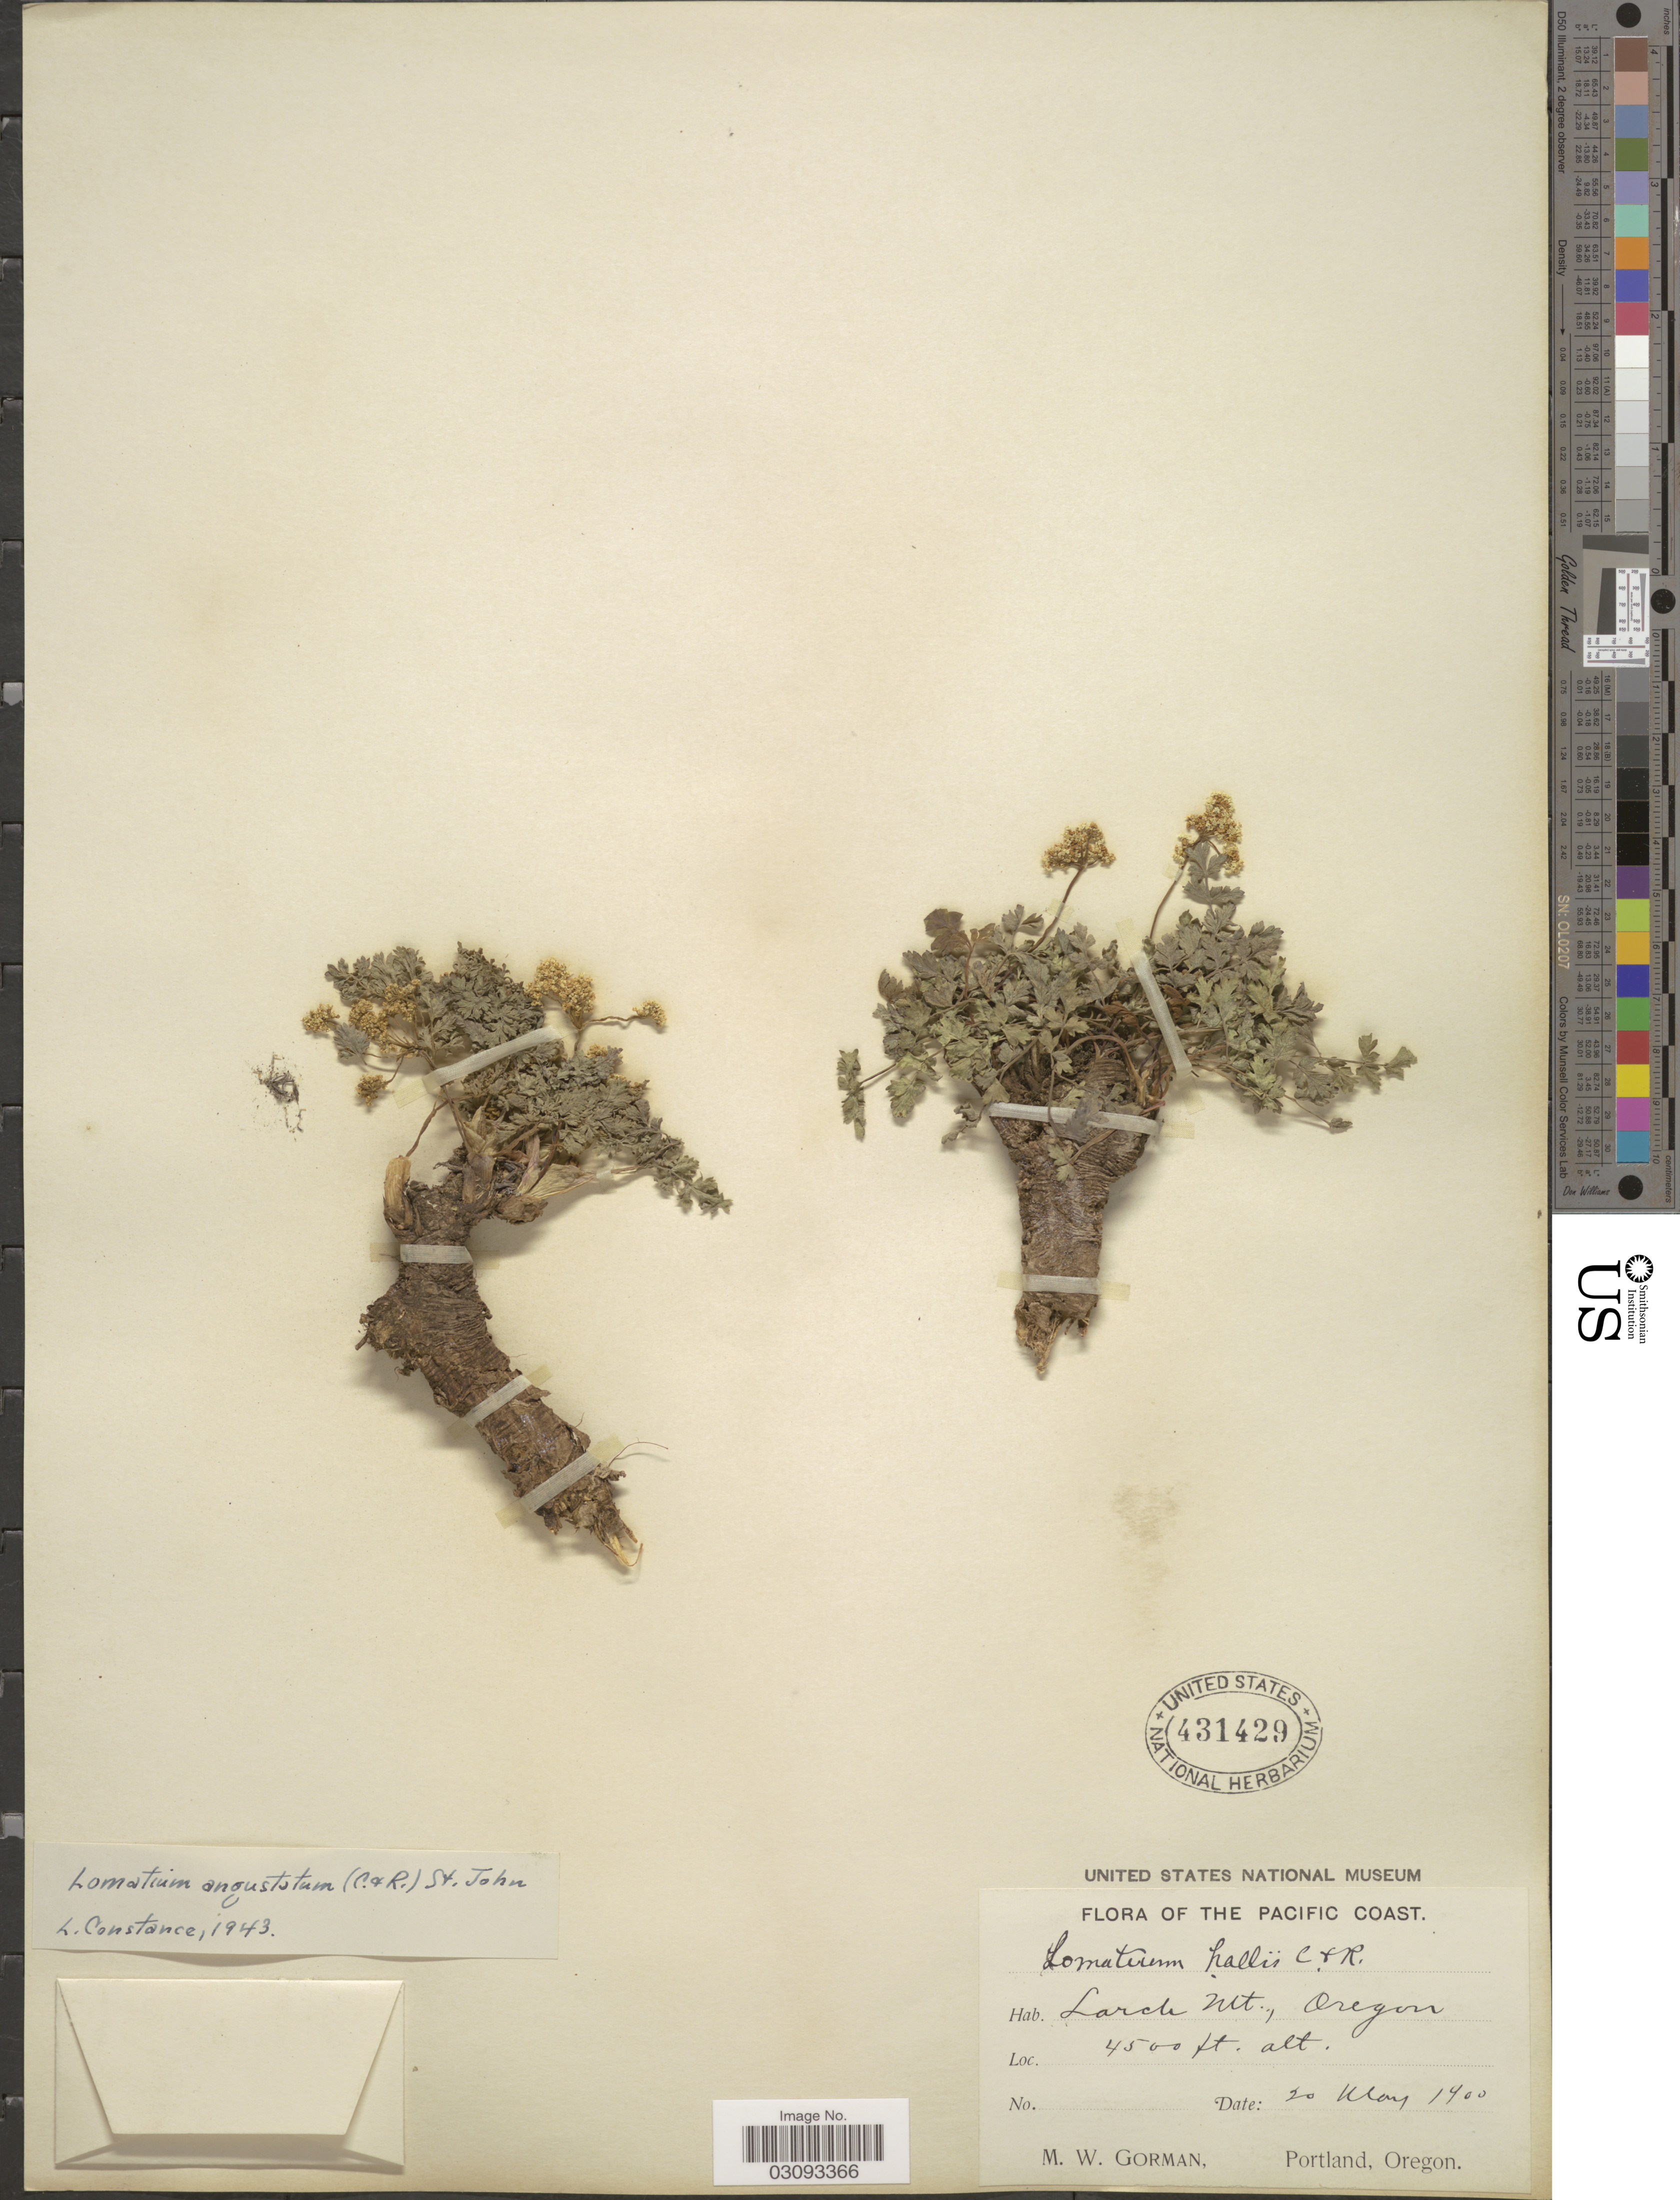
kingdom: Plantae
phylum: Tracheophyta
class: Magnoliopsida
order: Apiales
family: Apiaceae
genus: Lomatium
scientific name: Lomatium angustatum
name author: (J.M. Coult. & Rose) H. St. John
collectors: M. W. Gorman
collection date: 1900-05-20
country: United States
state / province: Oregon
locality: The Pacific Coast. Larch Mt.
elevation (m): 1372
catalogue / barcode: US 431429